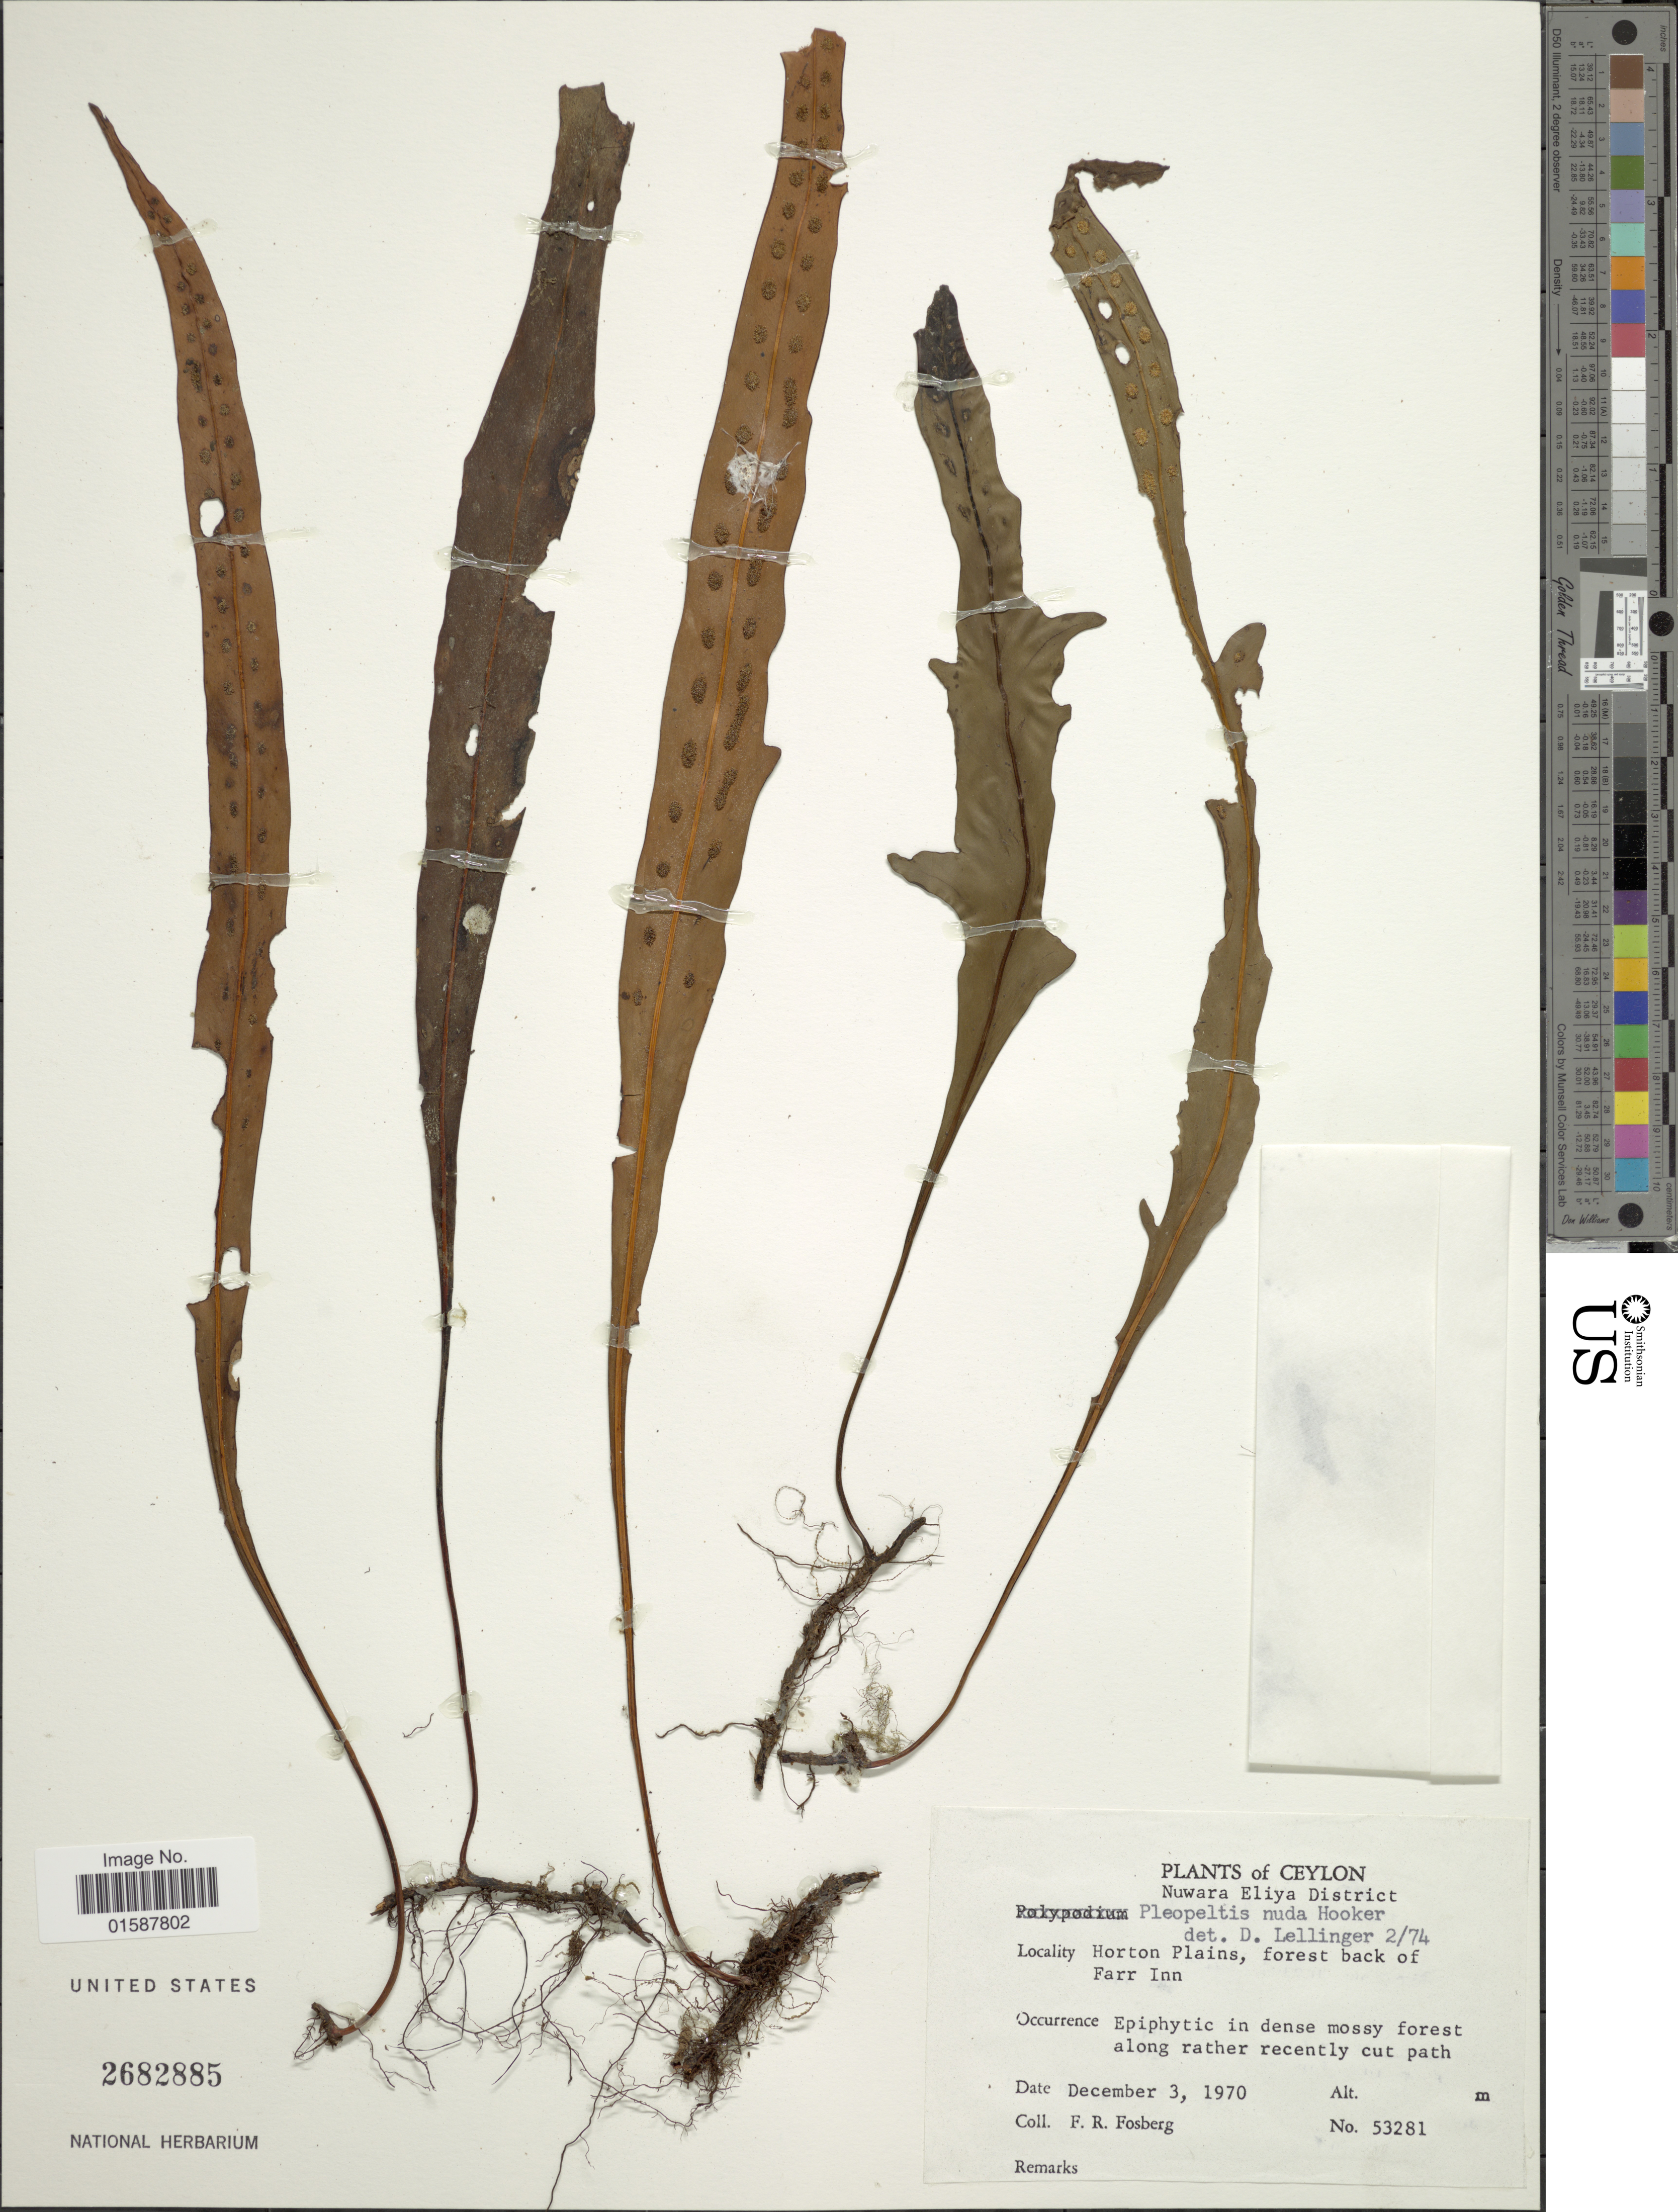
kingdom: Plantae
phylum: Tracheophyta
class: Polypodiopsida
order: Polypodiales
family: Polypodiaceae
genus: Lepisorus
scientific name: Lepisorus nuduisculum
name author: (Kunze)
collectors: F. R. Fosberg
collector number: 53281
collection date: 1970-12-03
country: Sri Lanka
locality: Ceylon, Nuwara Eliya District, Horton Plains, forest black of Farr Inn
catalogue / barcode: US 2682885